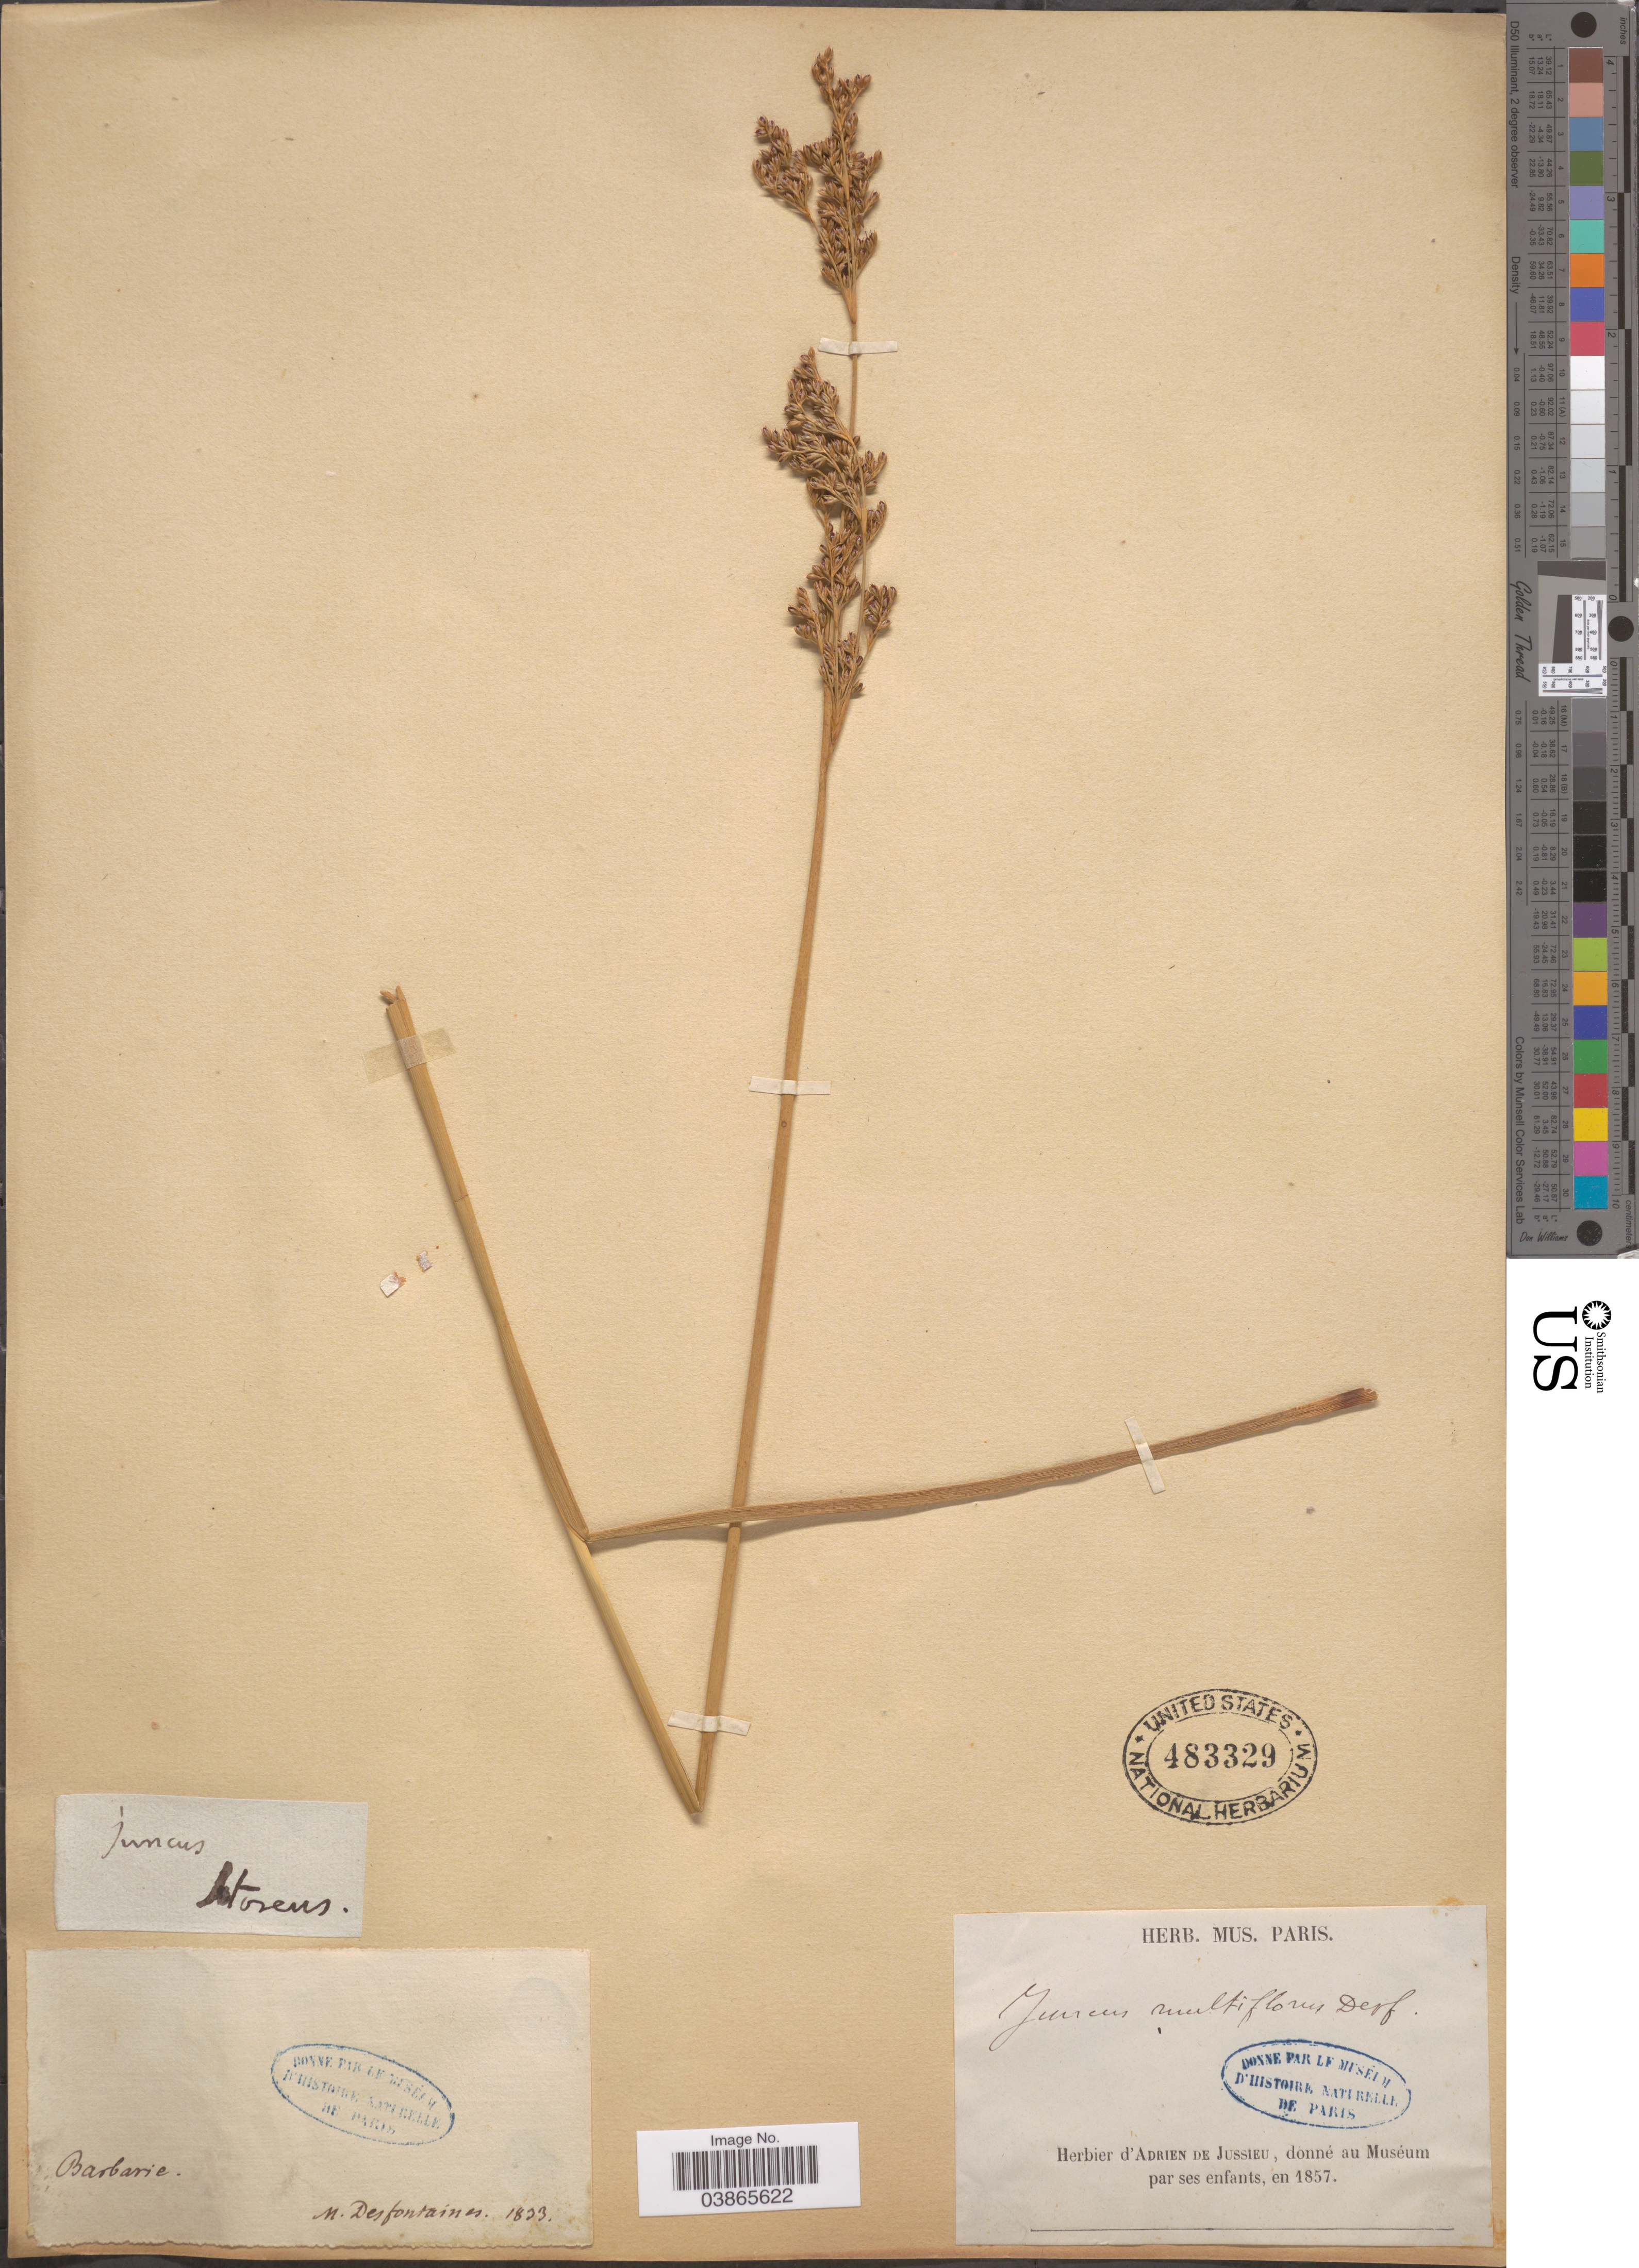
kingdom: Plantae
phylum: Tracheophyta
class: Liliopsida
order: Poales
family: Juncaceae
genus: Juncus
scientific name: Juncus multiflorus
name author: Ehrh.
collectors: M. Desfontaines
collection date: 1823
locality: Barbarie.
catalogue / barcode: US 483329